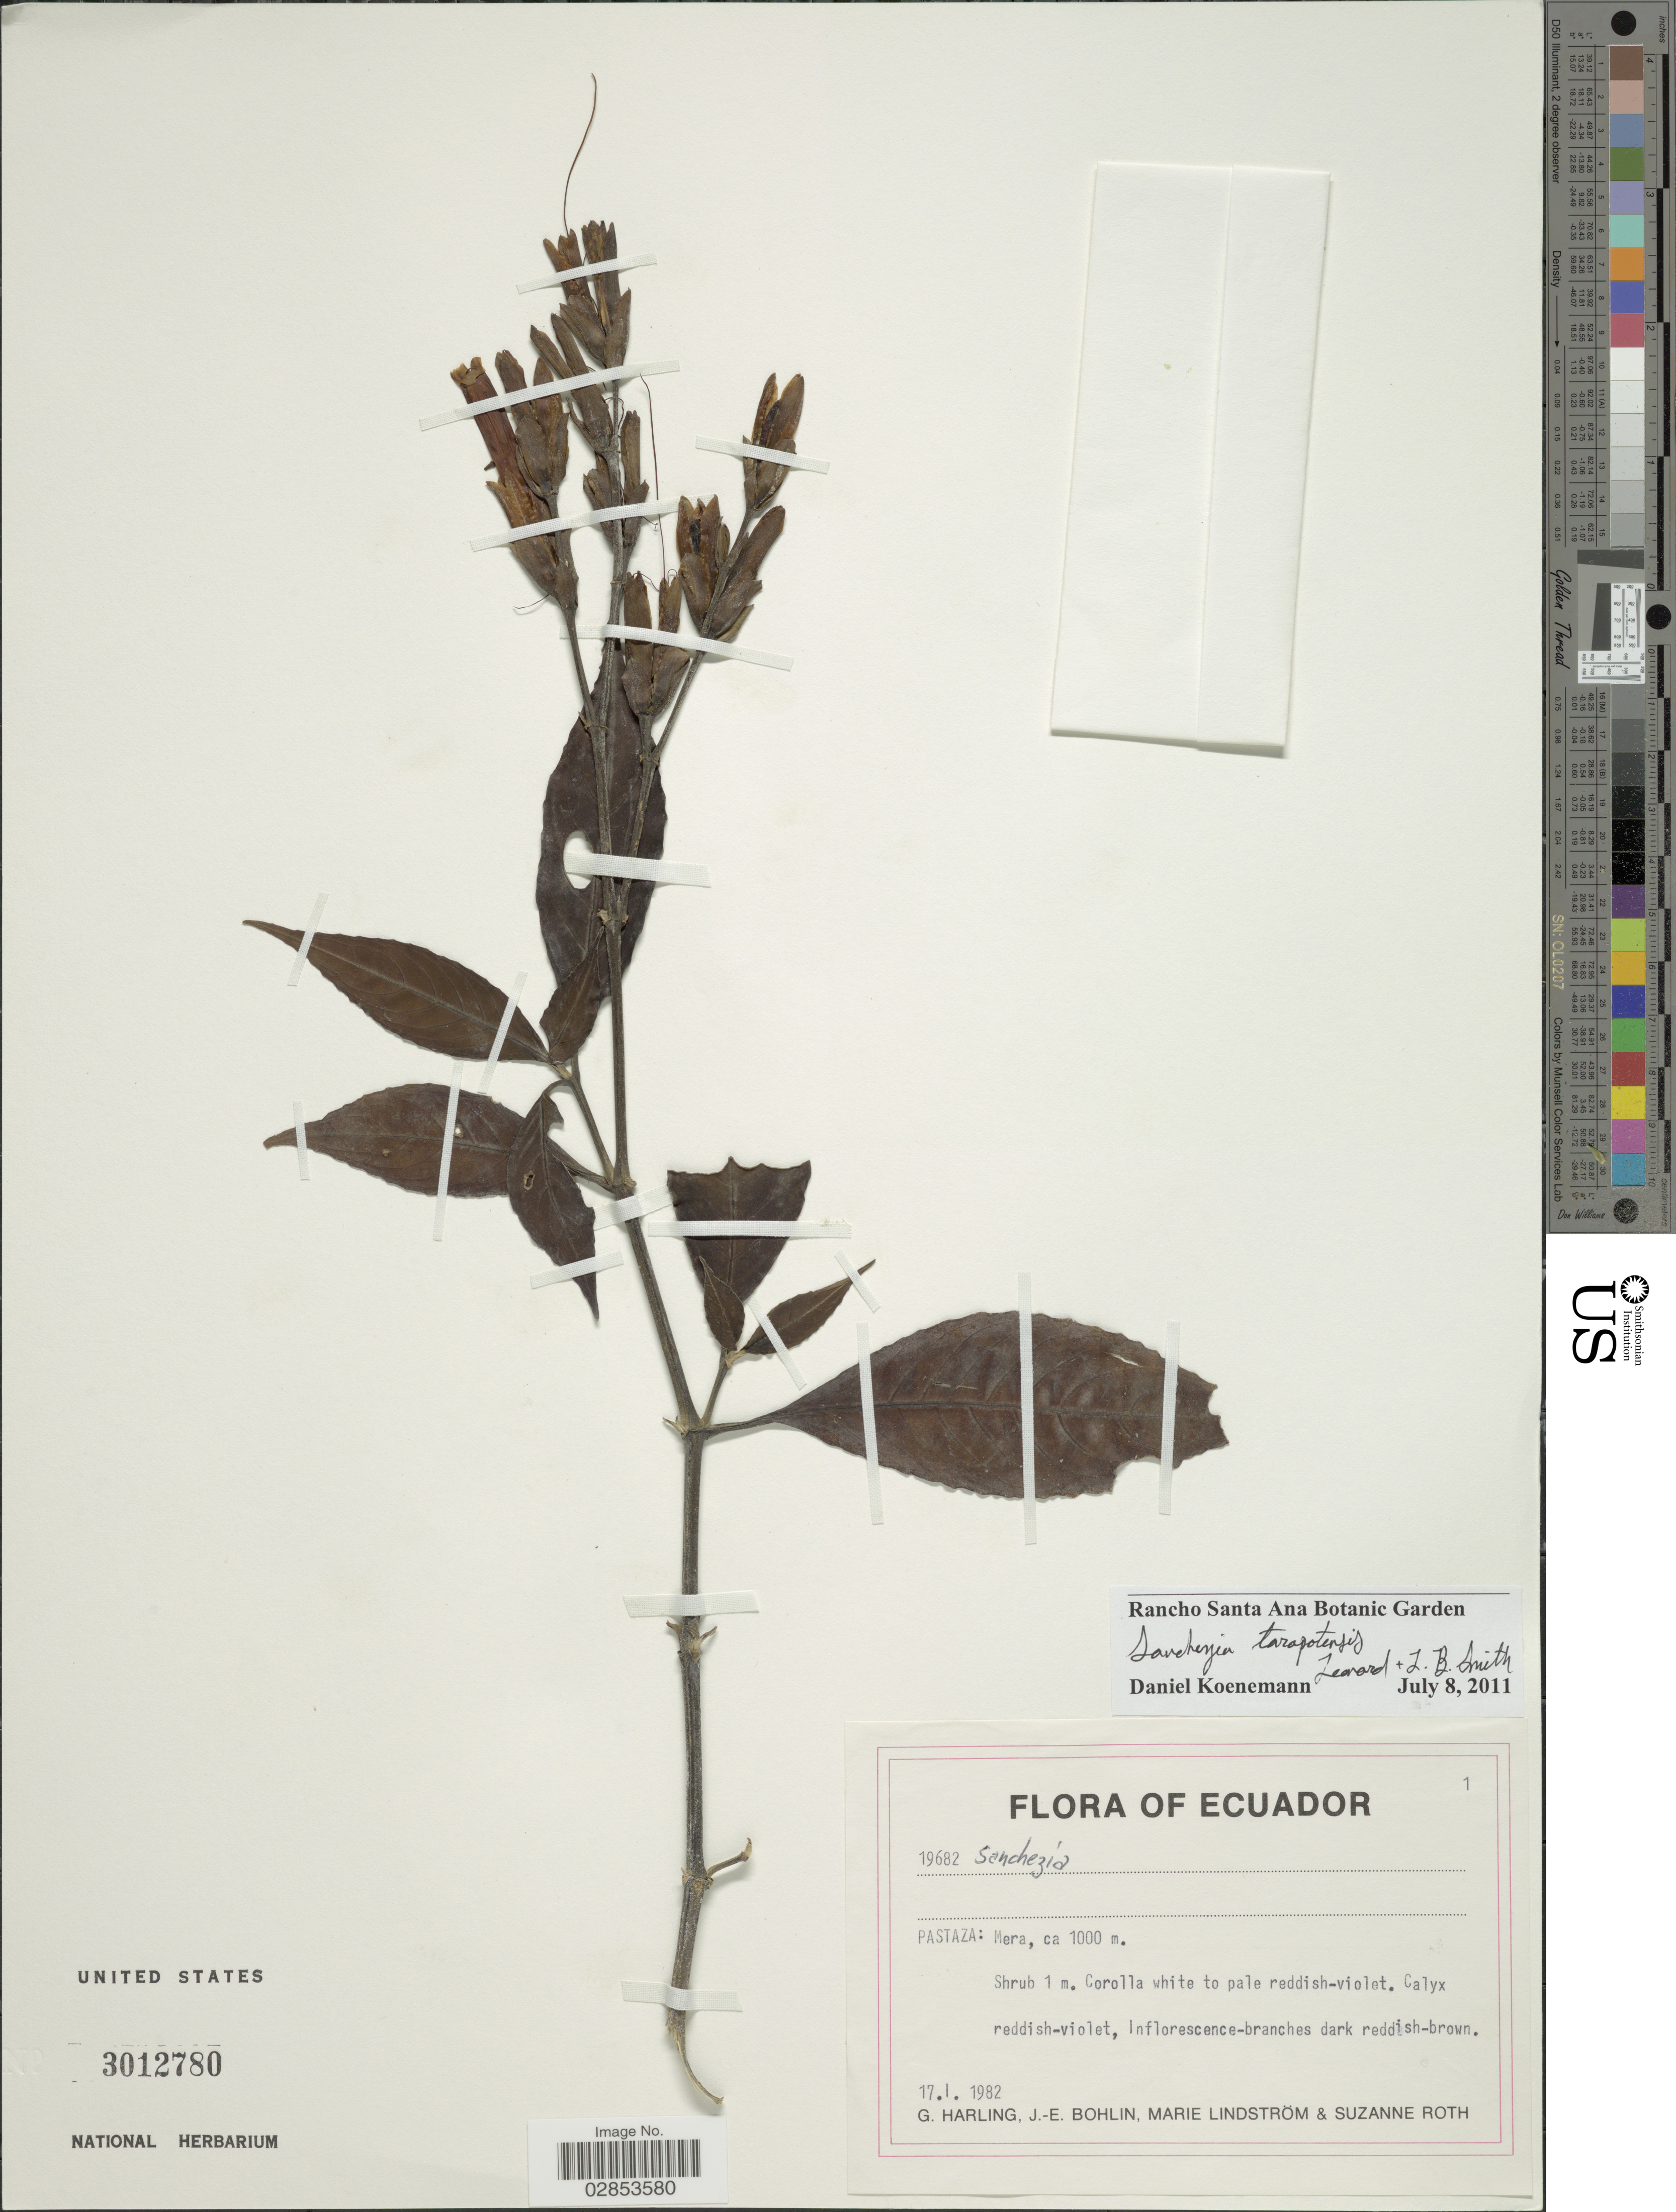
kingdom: Plantae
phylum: Tracheophyta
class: Magnoliopsida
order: Lamiales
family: Acanthaceae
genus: Sanchezia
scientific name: Sanchezia tarapotensis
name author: Leonard & L.B. Sm.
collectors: G. Harling, J. Bohlin, M. Lindström & S. Roth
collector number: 19682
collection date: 1982-01-17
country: Ecuador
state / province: Pastaza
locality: Mera.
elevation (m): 1000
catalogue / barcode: US 3012780